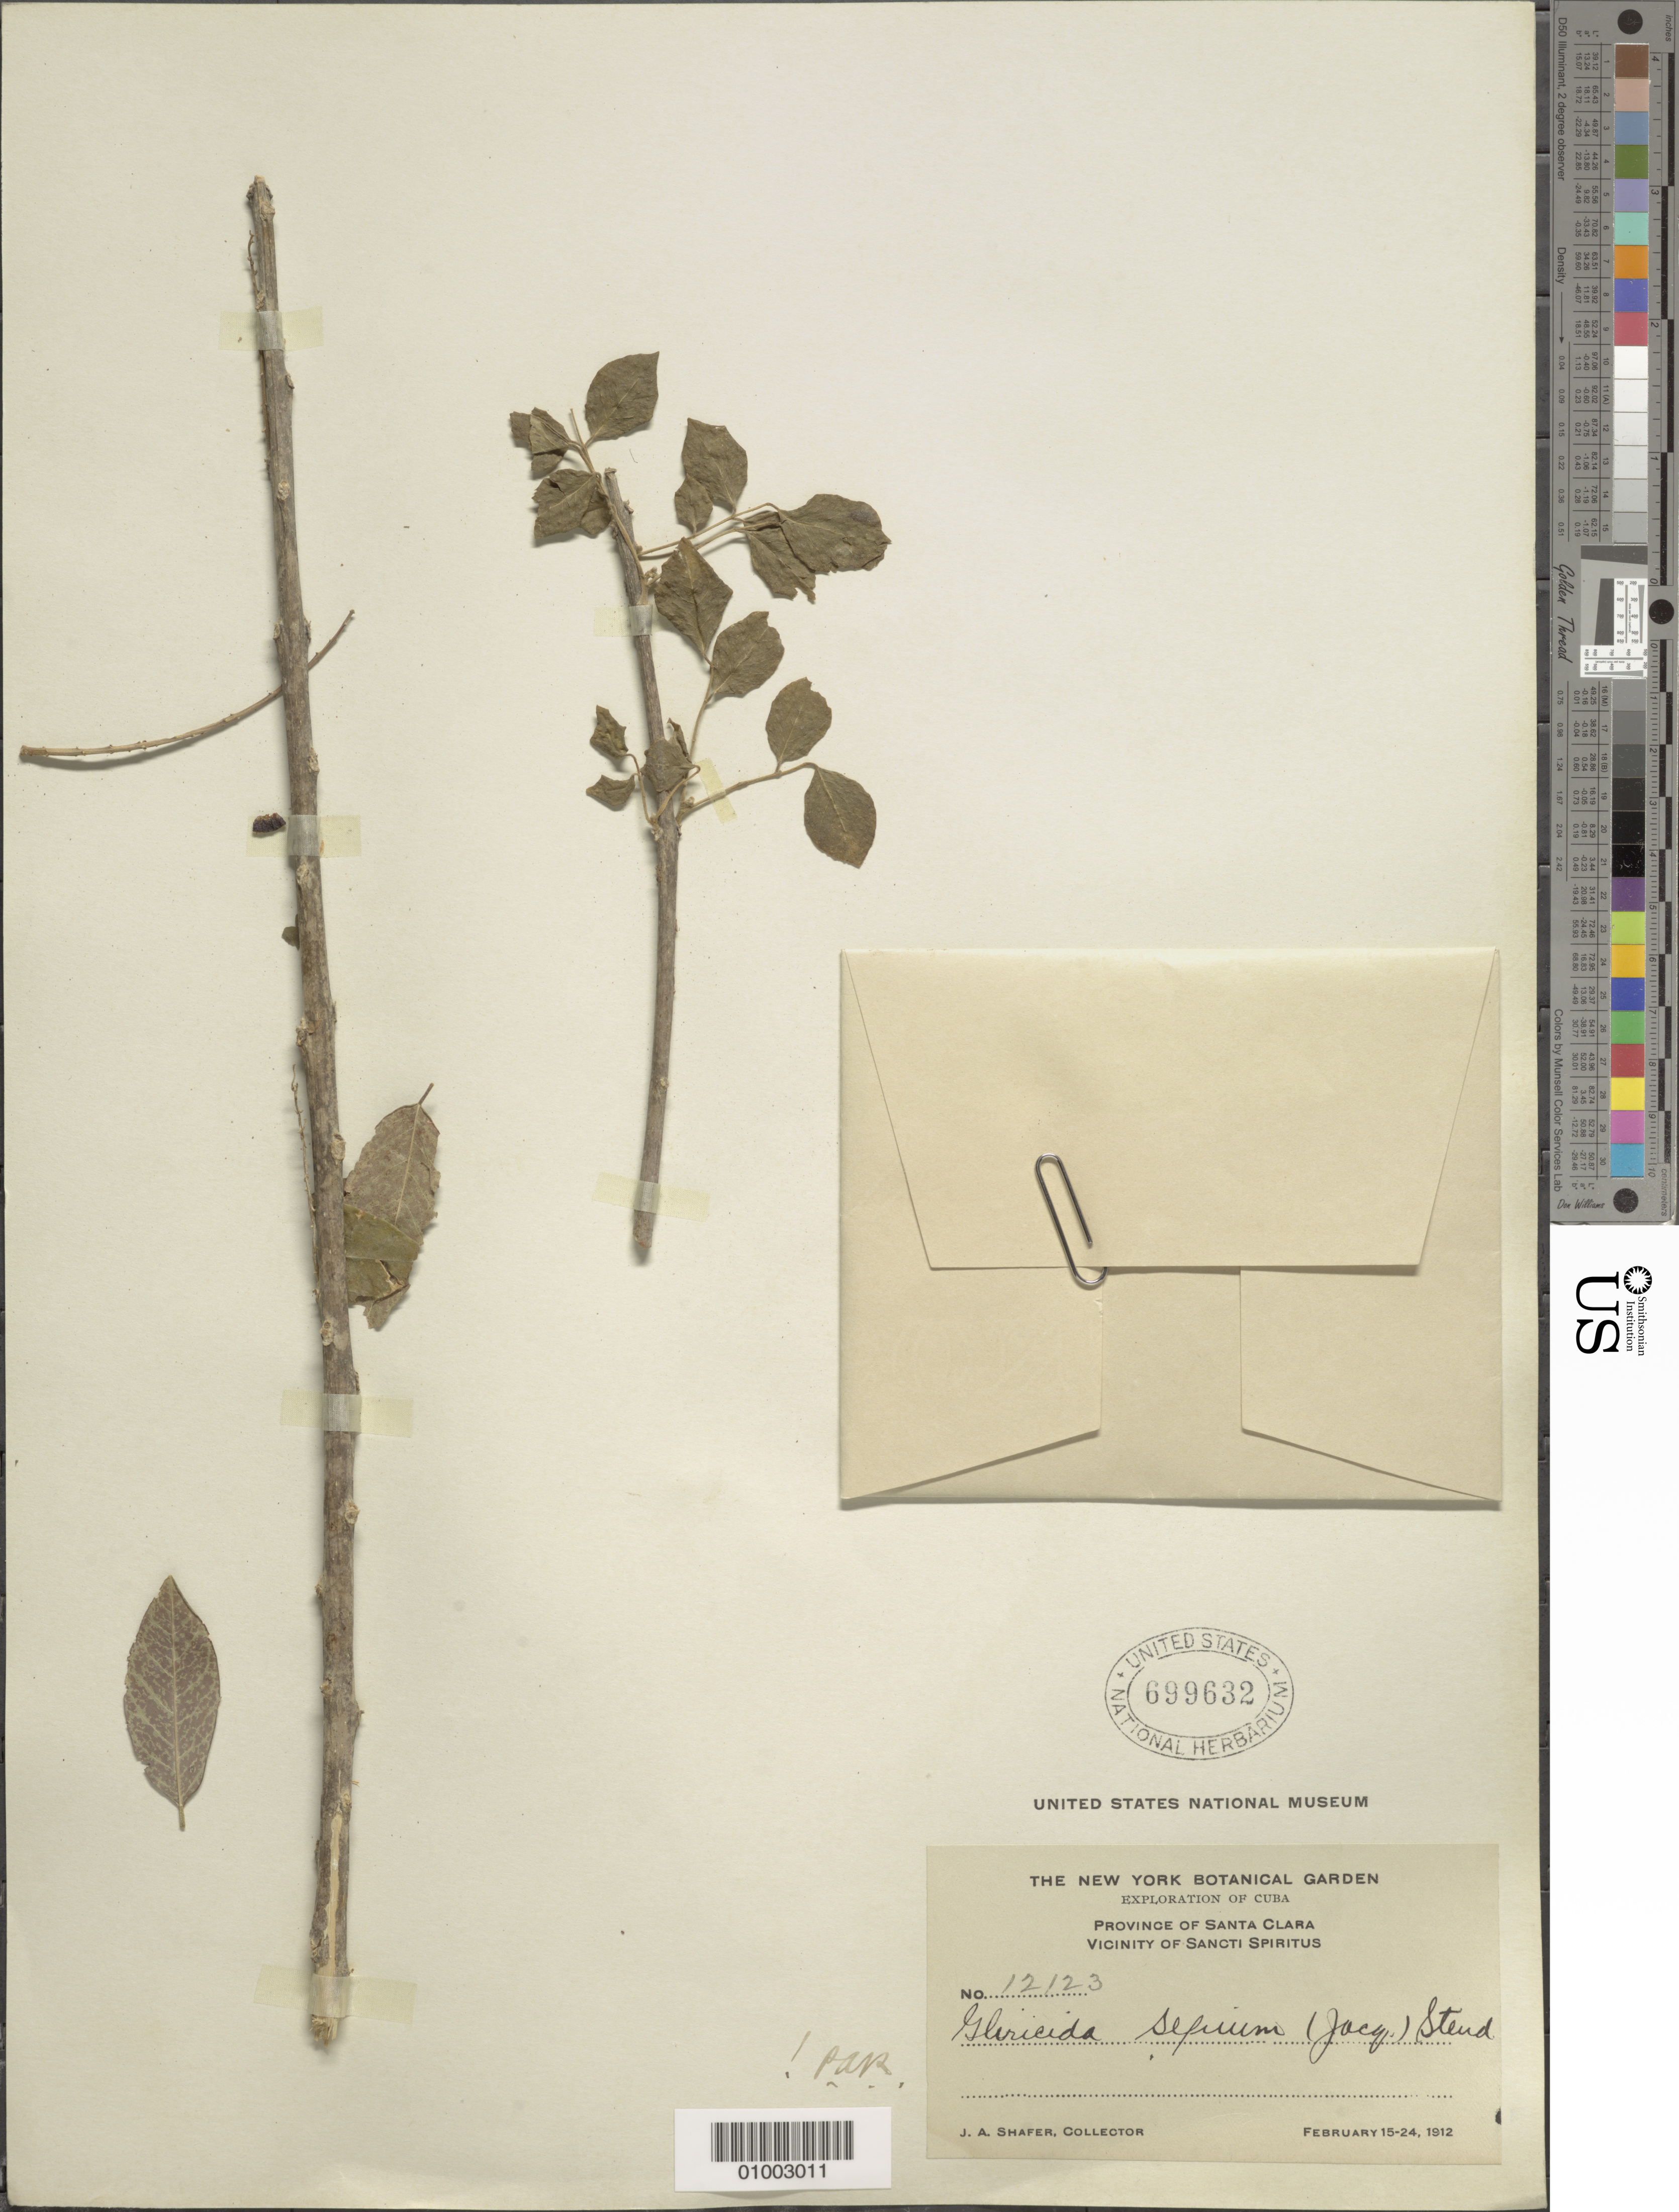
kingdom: Plantae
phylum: Tracheophyta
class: Magnoliopsida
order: Fabales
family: Fabaceae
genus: Gliricidia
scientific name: Gliricidia sepium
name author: (Jacq.) Kunth ex Walp.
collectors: J. A. Shafer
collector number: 12123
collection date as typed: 15 Feb 1912 to 24 Feb 1912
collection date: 1912-02-15/1912-02-24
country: Cuba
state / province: Sancti Spiritus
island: Cuba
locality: Sancti Spiritus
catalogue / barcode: US 699632